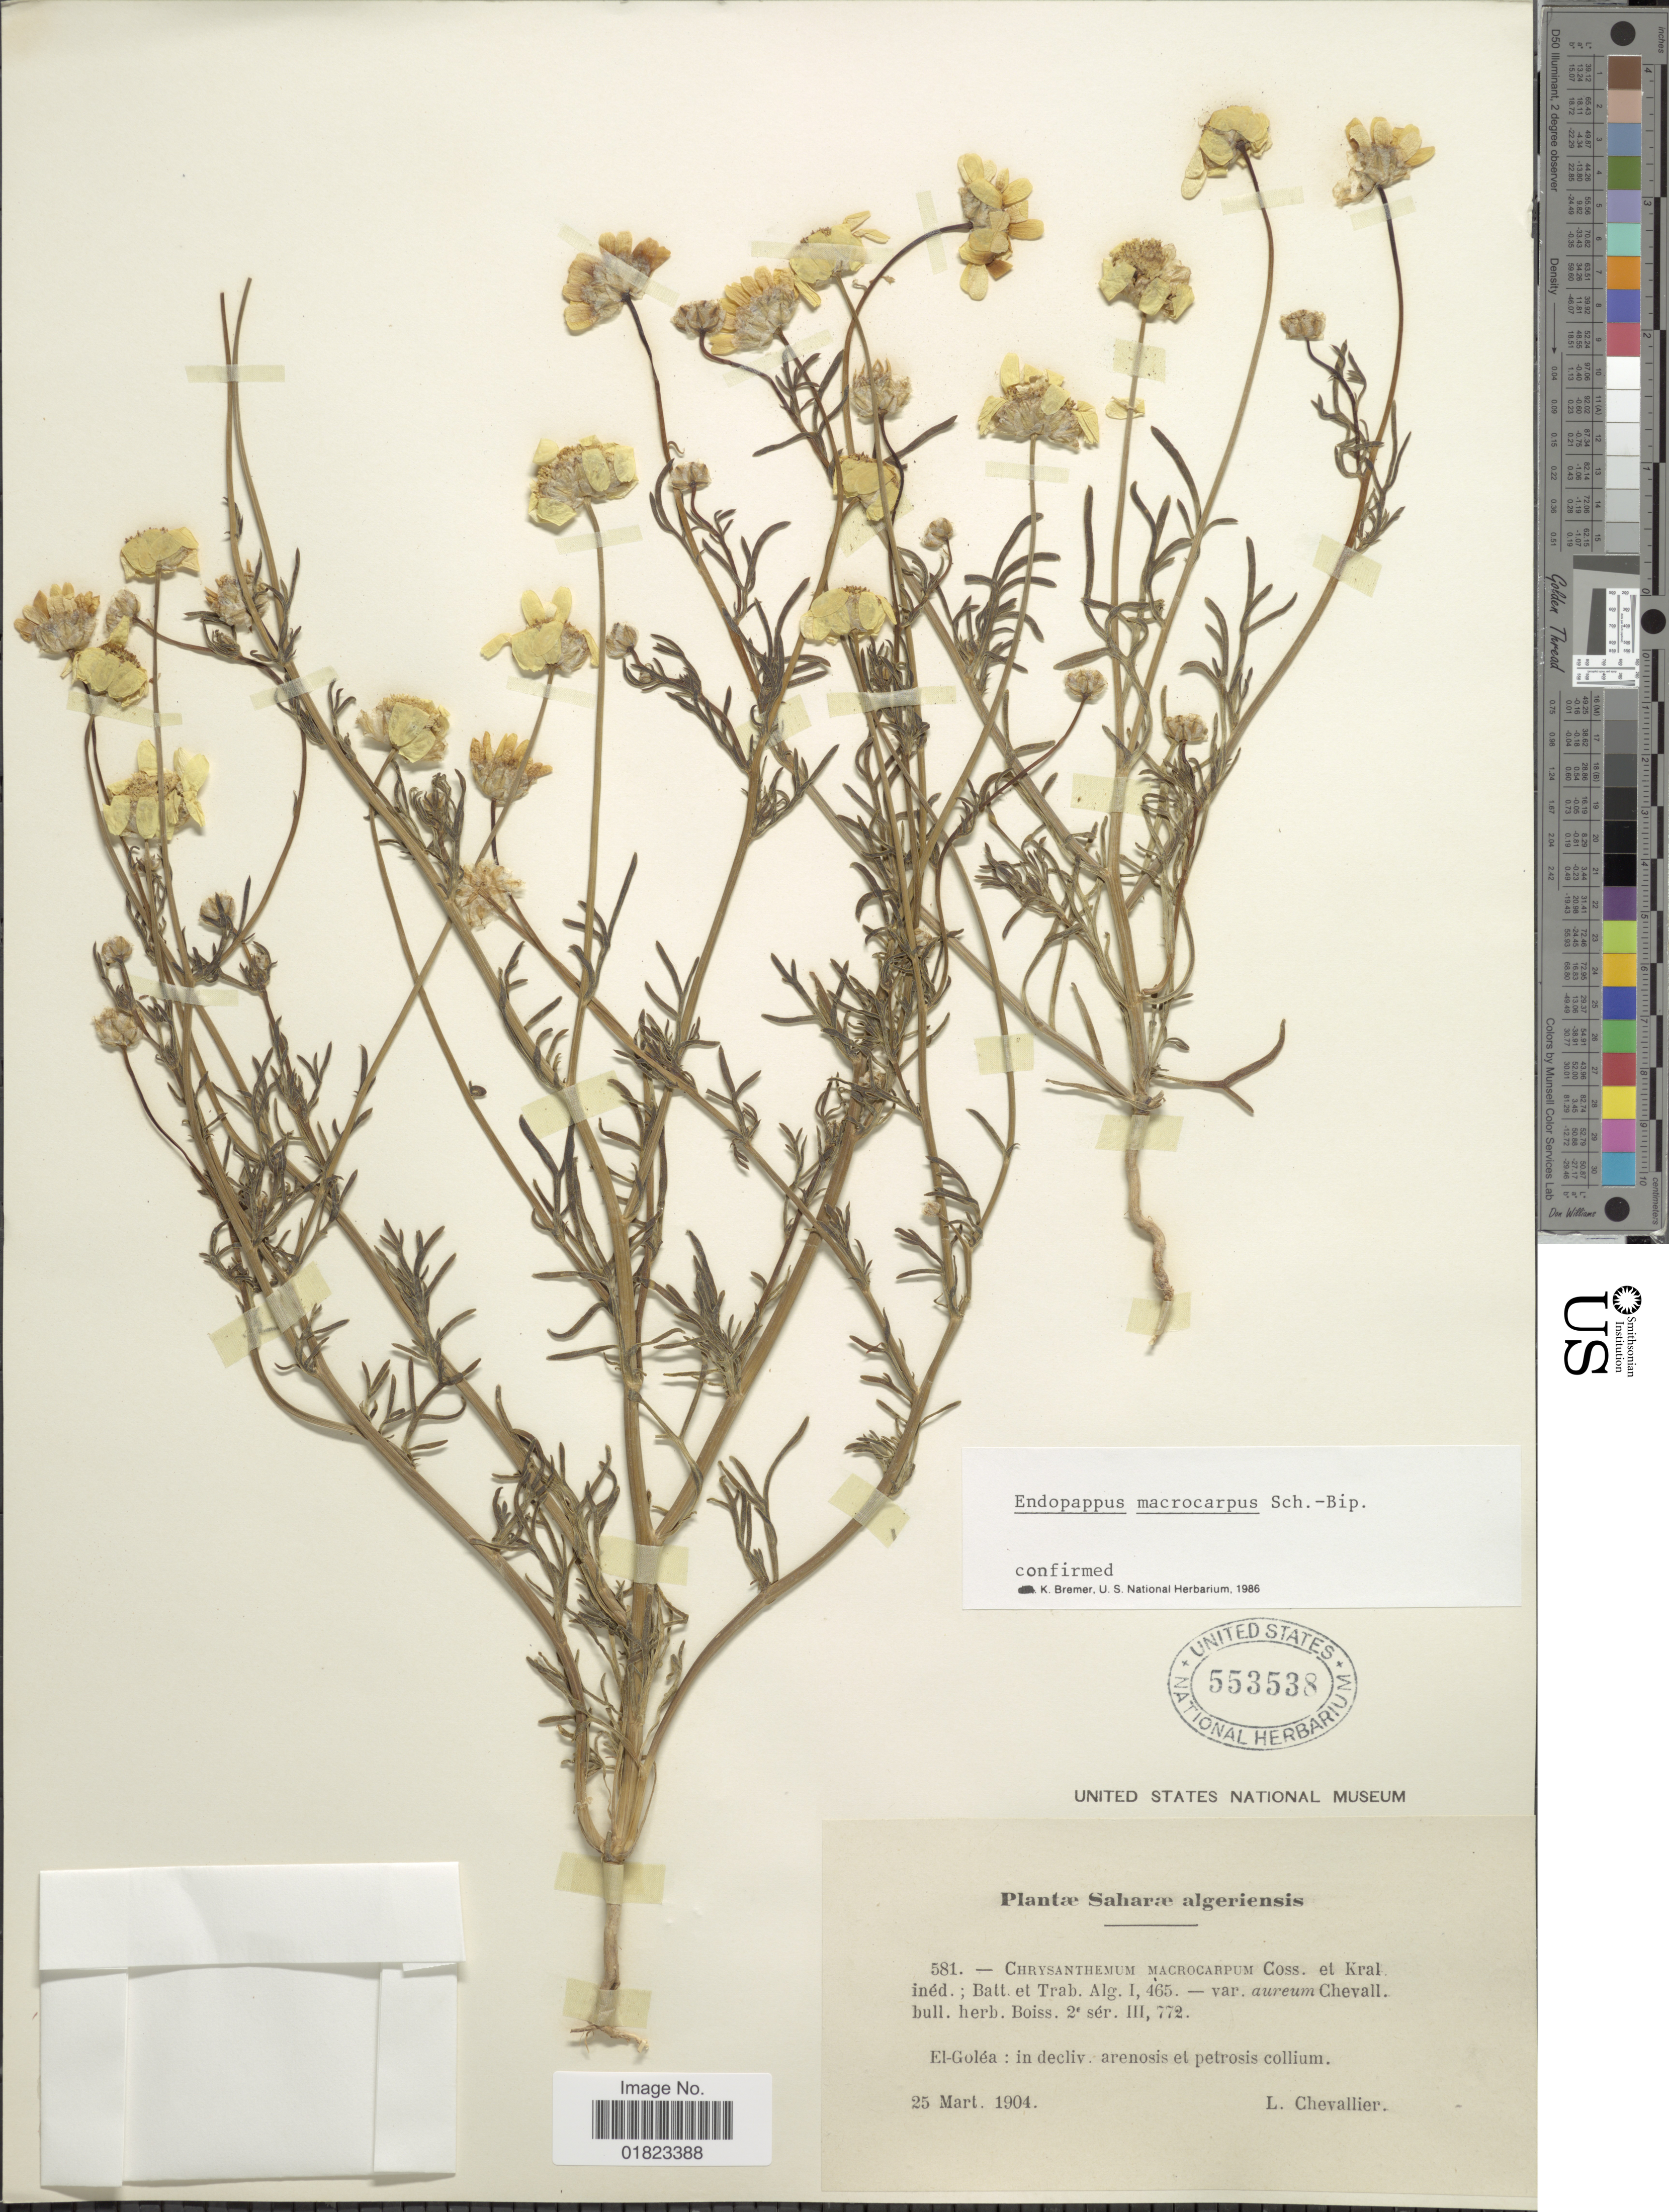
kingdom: Plantae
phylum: Tracheophyta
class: Magnoliopsida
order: Asterales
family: Asteraceae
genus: Endopappus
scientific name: Endopappus macrocarpus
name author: Sch. Bip.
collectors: L. Chevallier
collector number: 581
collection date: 1904-03-25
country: Algeria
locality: Saharae algeriensis. El-Golea: in decliv. arenosis et petrosis collium.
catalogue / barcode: US 553538